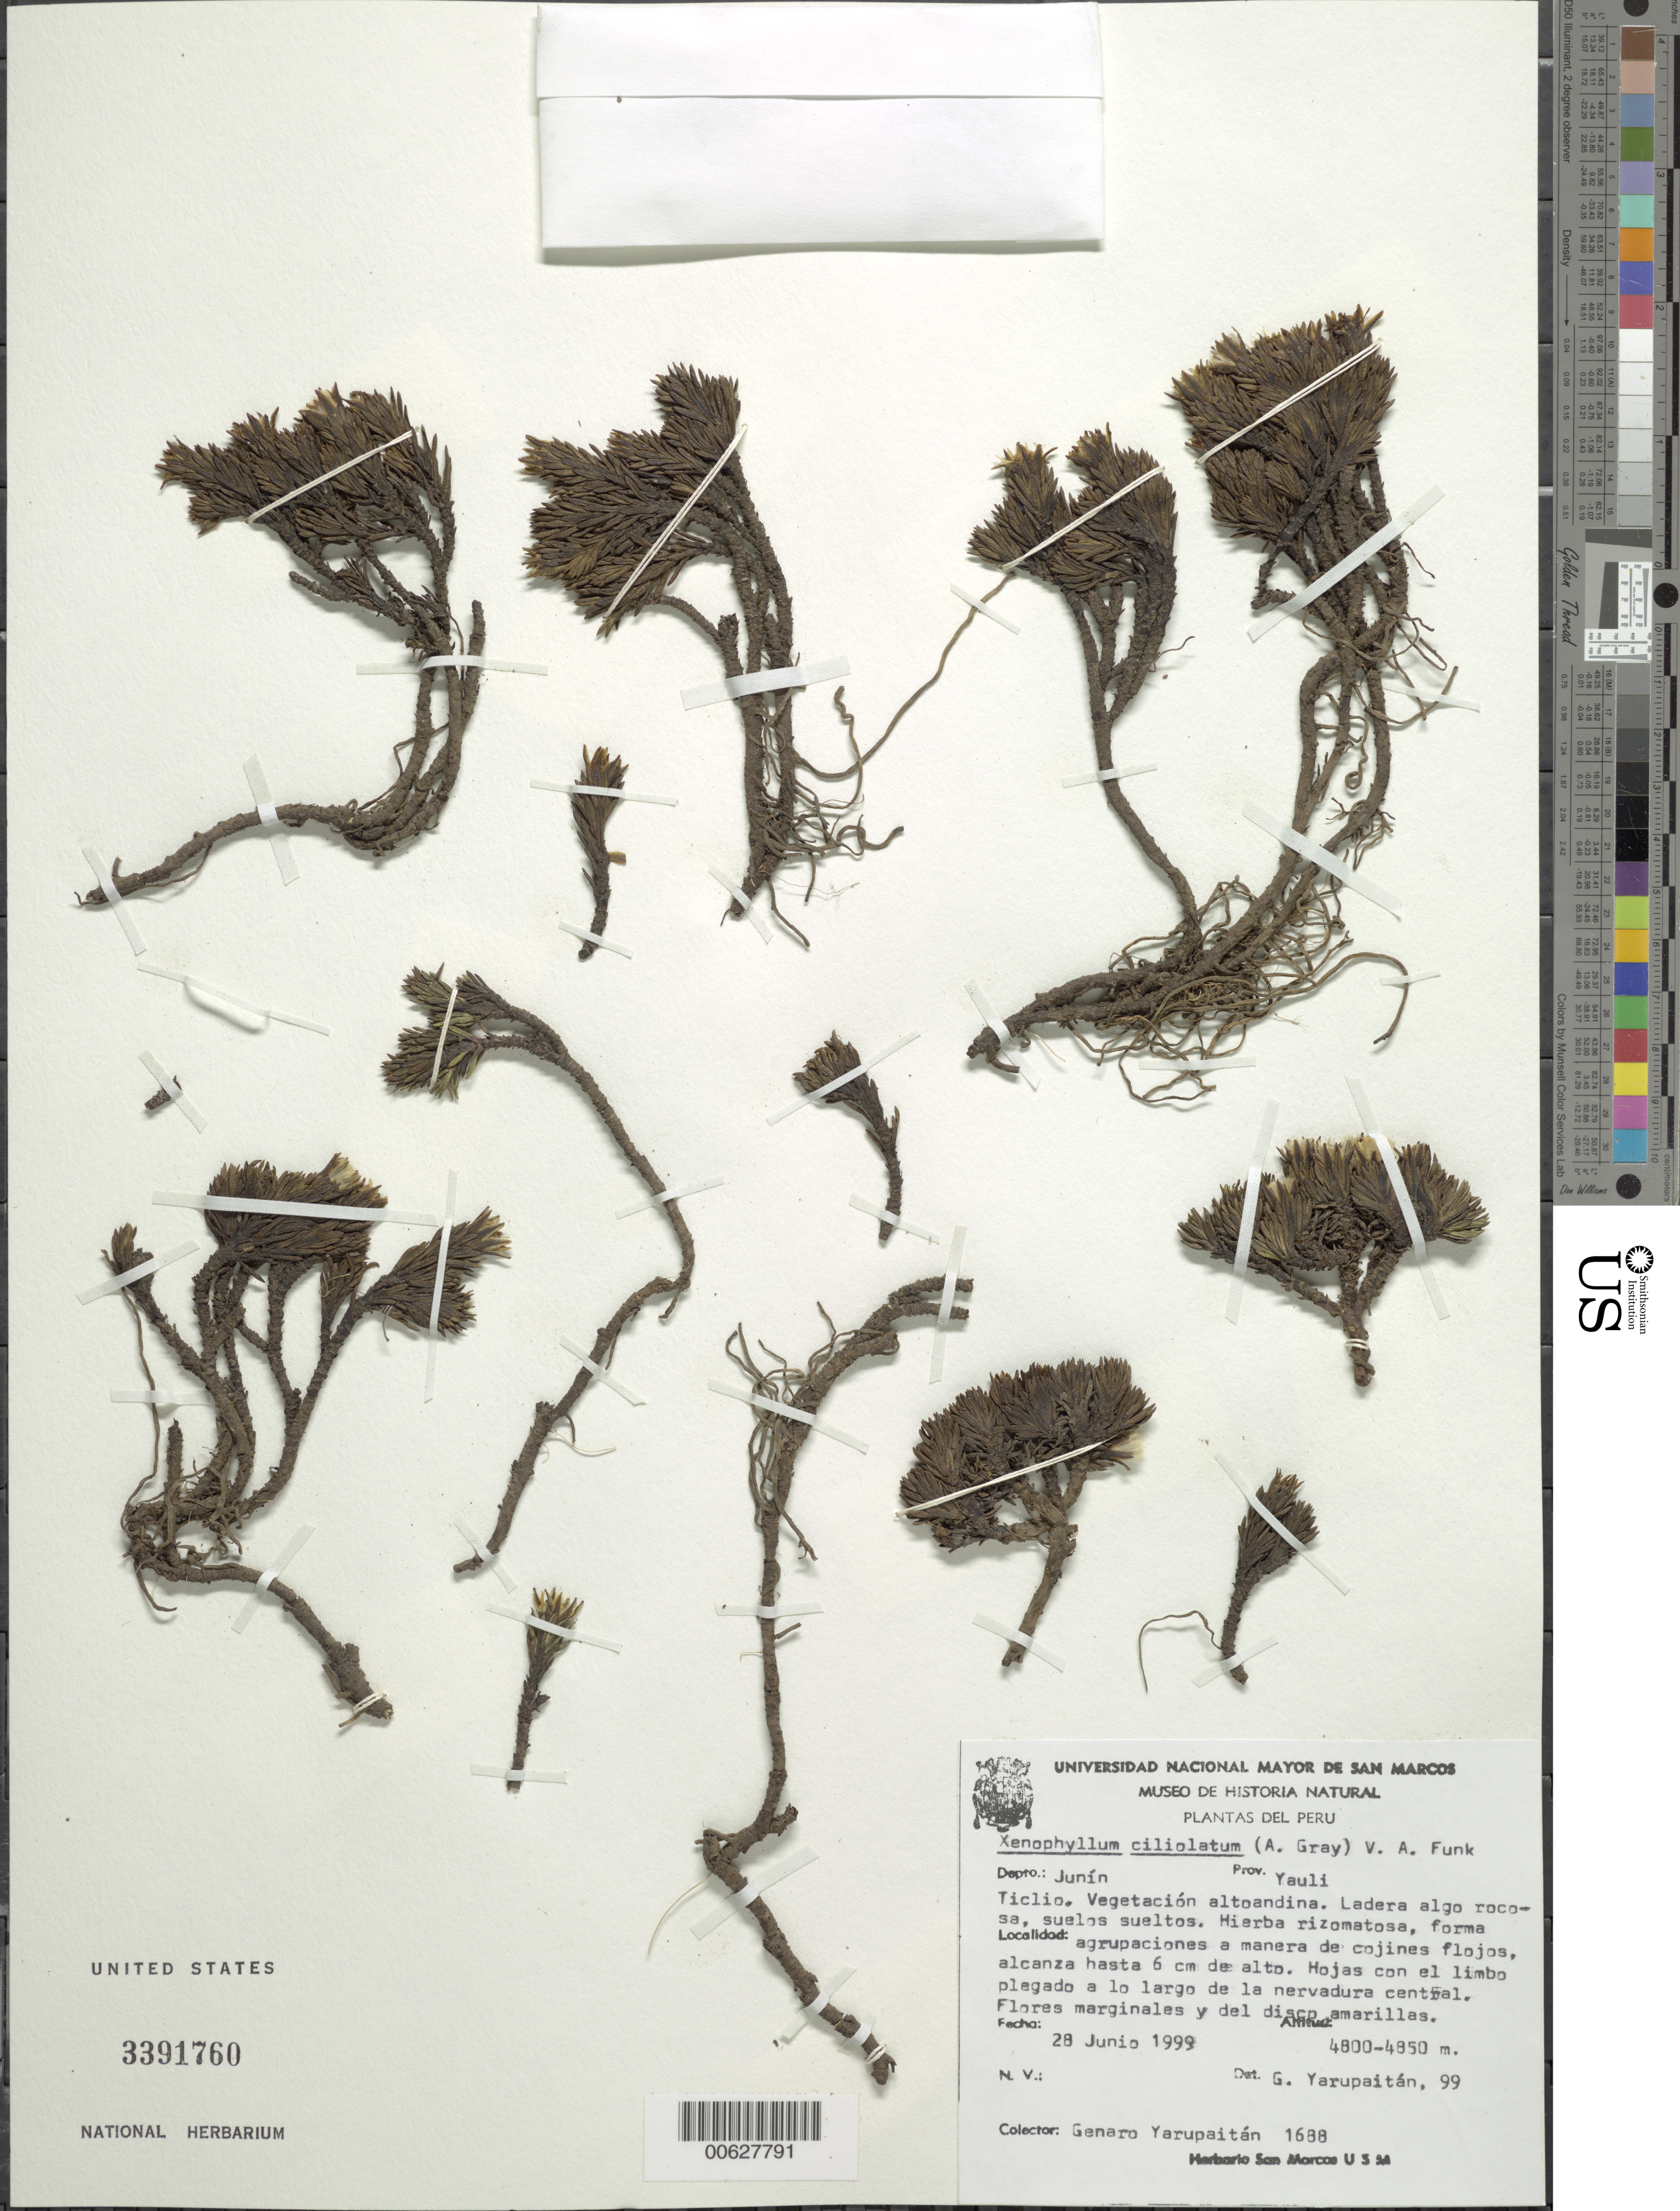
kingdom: Plantae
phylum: Tracheophyta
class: Magnoliopsida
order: Asterales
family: Asteraceae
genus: Xenophyllum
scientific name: Xenophyllum ciliolatum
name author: (A. Gray) V.A. Funk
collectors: G. Yarupaitán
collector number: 1688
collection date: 1999-06-28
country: Peru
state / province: Junín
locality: Prov. Yauli, Ticlio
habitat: Vegetacion altoandina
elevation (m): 4800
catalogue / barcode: US 3391760